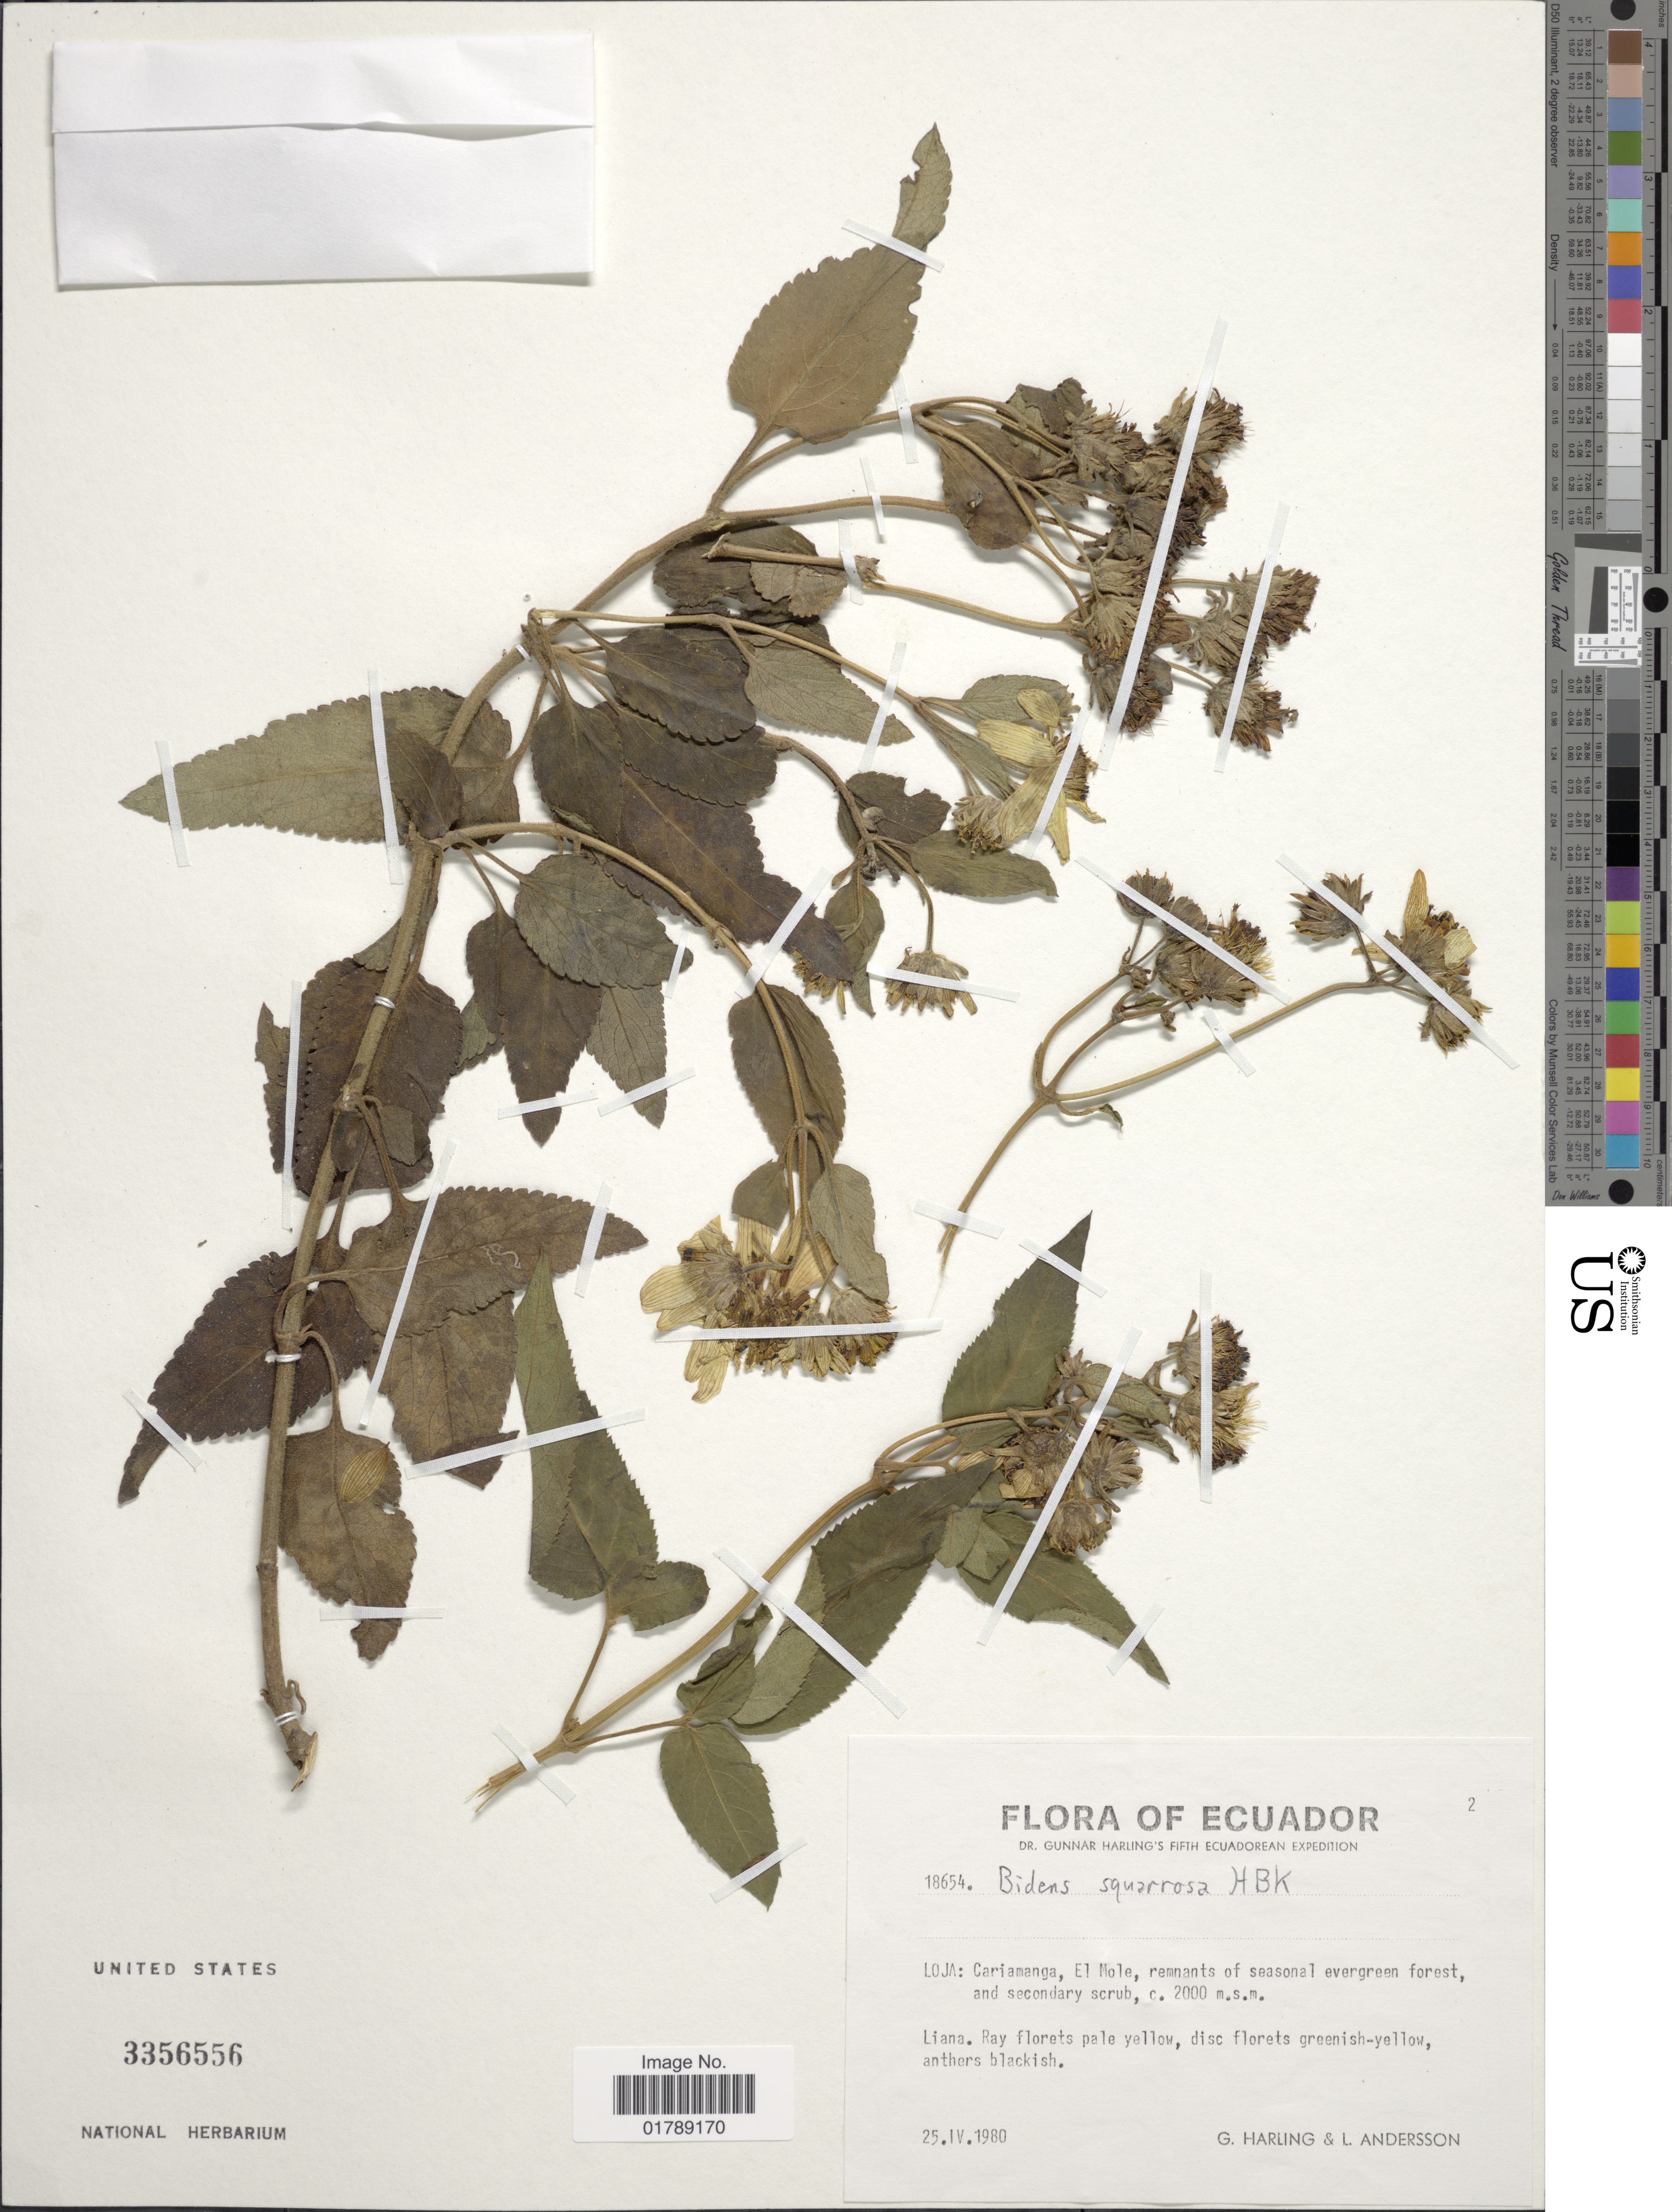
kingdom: Plantae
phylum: Tracheophyta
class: Magnoliopsida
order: Asterales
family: Asteraceae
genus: Bidens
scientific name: Bidens squarrosa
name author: Kunth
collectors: G. Harling & L. Andersson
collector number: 18654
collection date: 1980-04-25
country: Ecuador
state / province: Loja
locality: Cariamanga, El Mole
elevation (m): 2000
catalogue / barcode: US 3356556